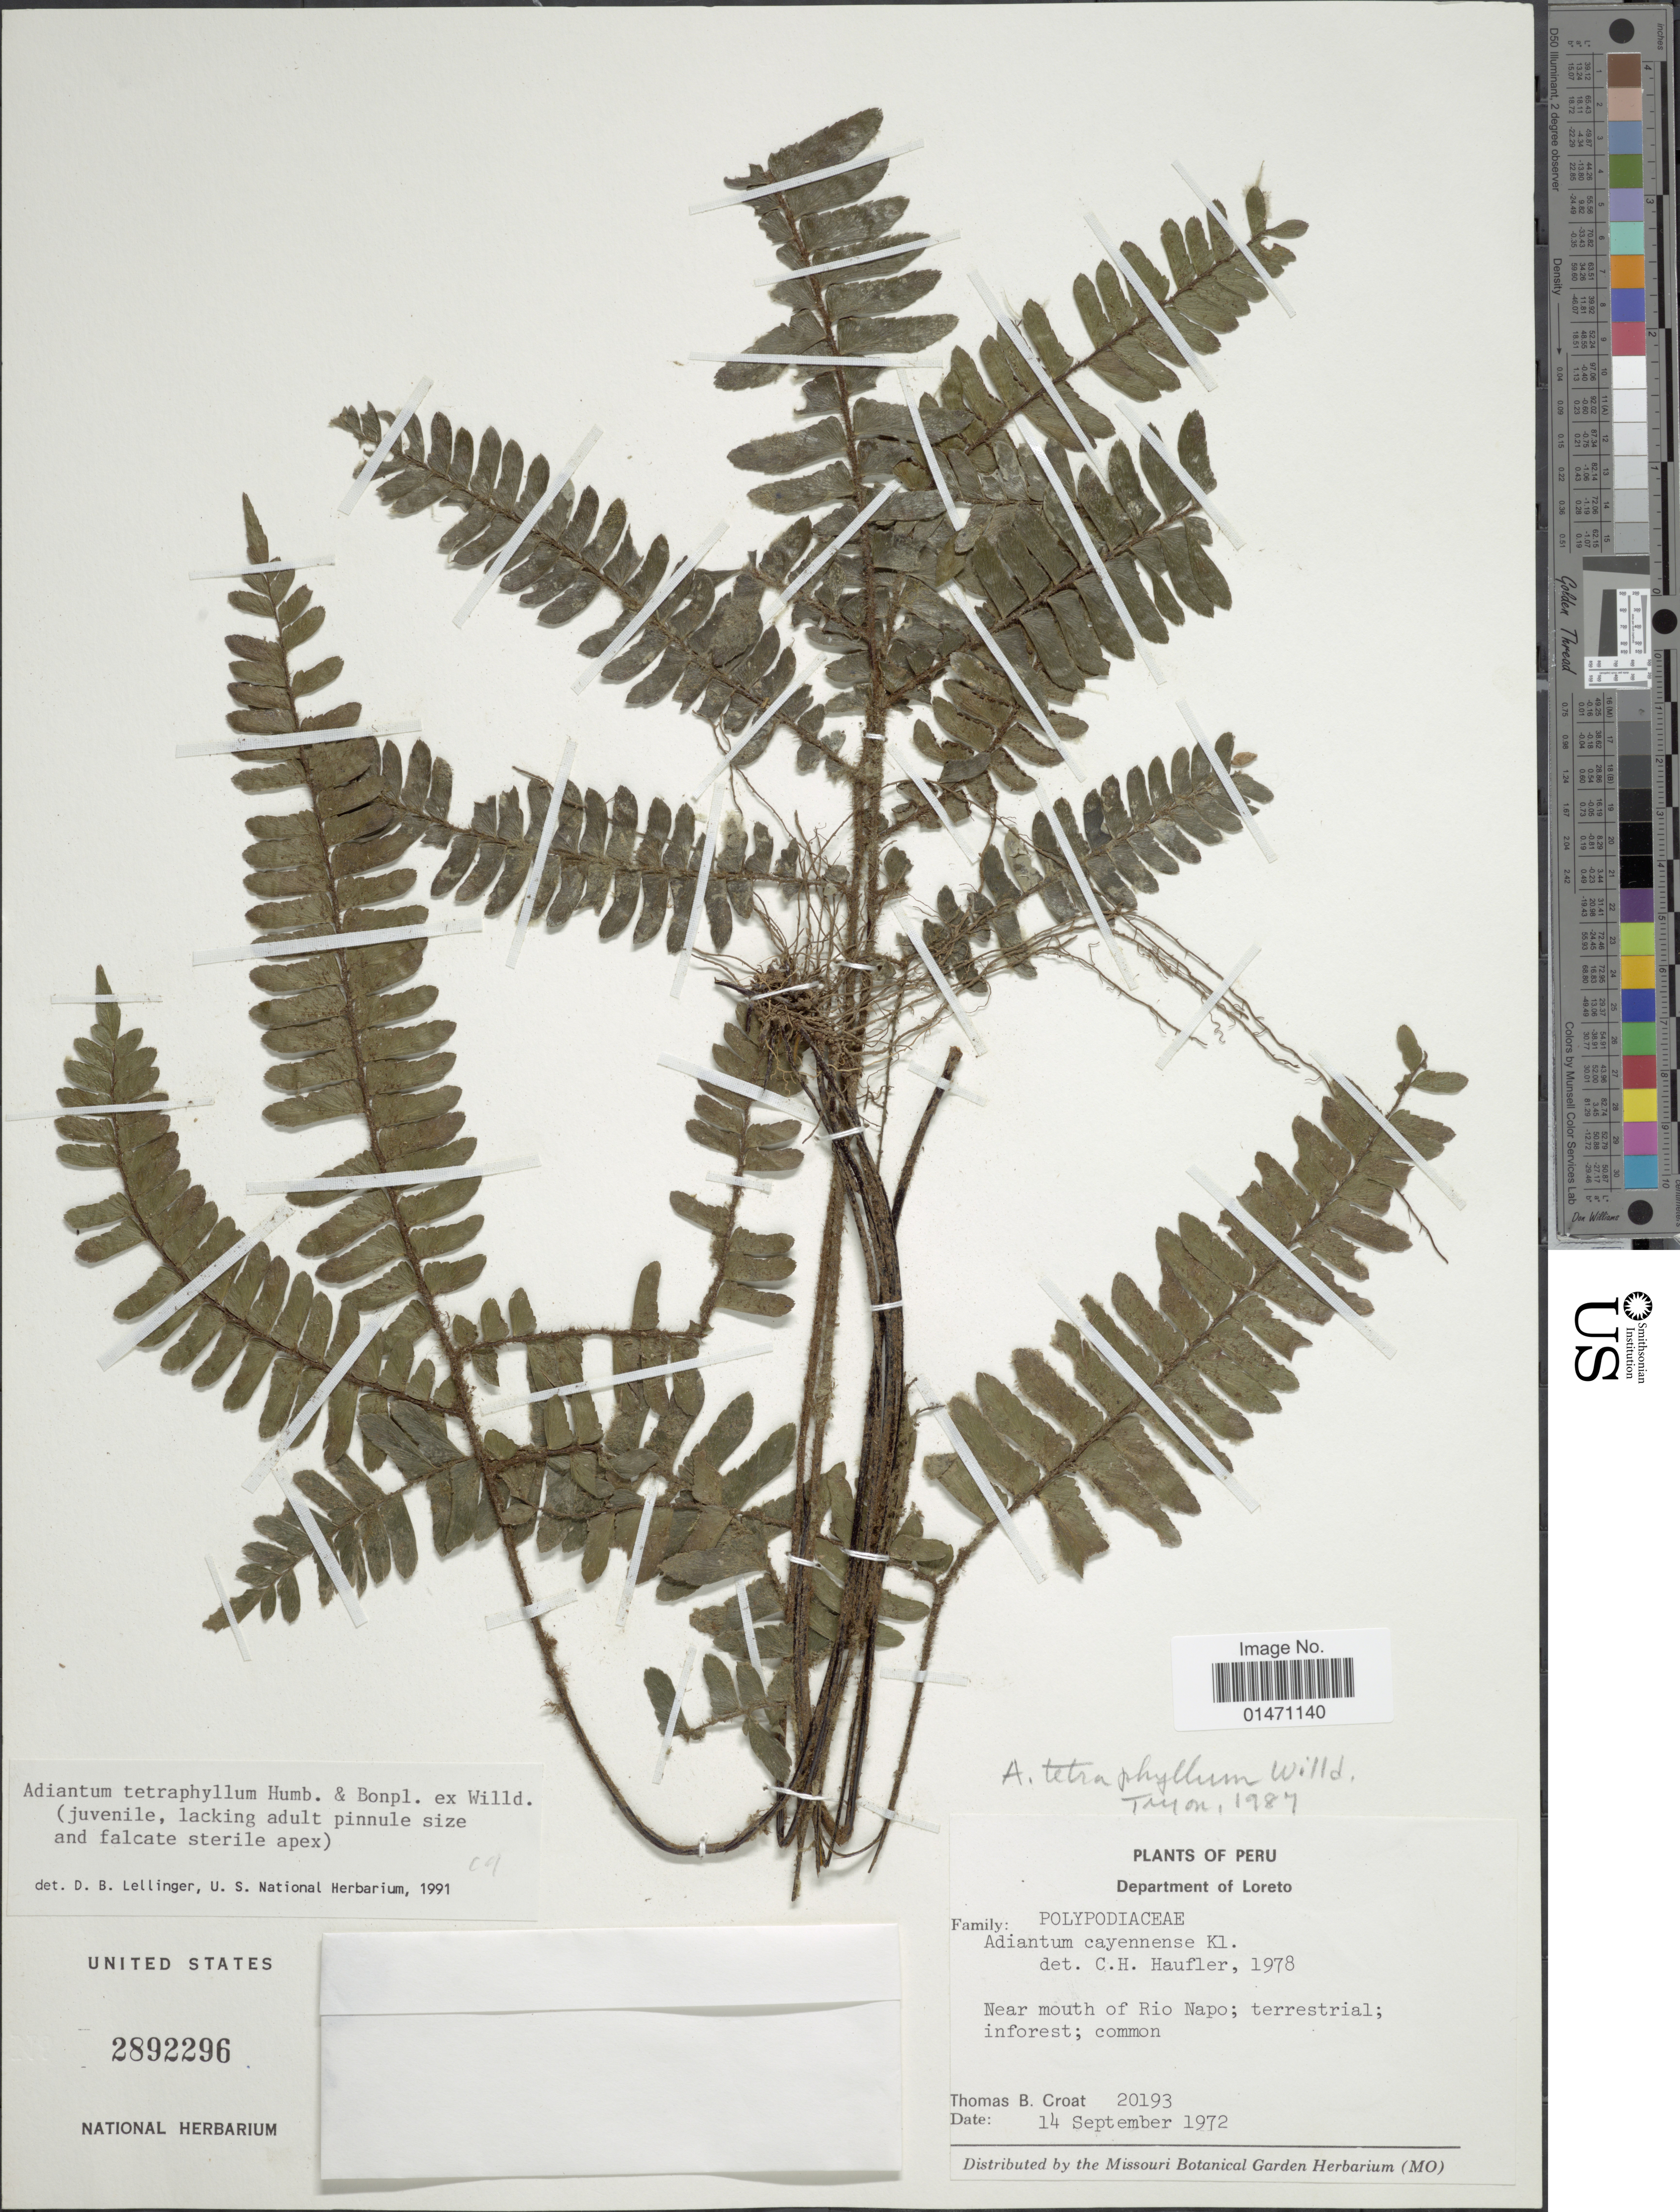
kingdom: Plantae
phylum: Tracheophyta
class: Polypodiopsida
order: Polypodiales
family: Pteridaceae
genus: Adiantum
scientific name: Adiantum 'plowmanii'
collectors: T. B. Croat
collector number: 20193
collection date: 1972-09-14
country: Peru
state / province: Loreto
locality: Plants of Peru, Department of Loreto, near mouth of Rio Napo; terrestrial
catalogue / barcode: US 2892296